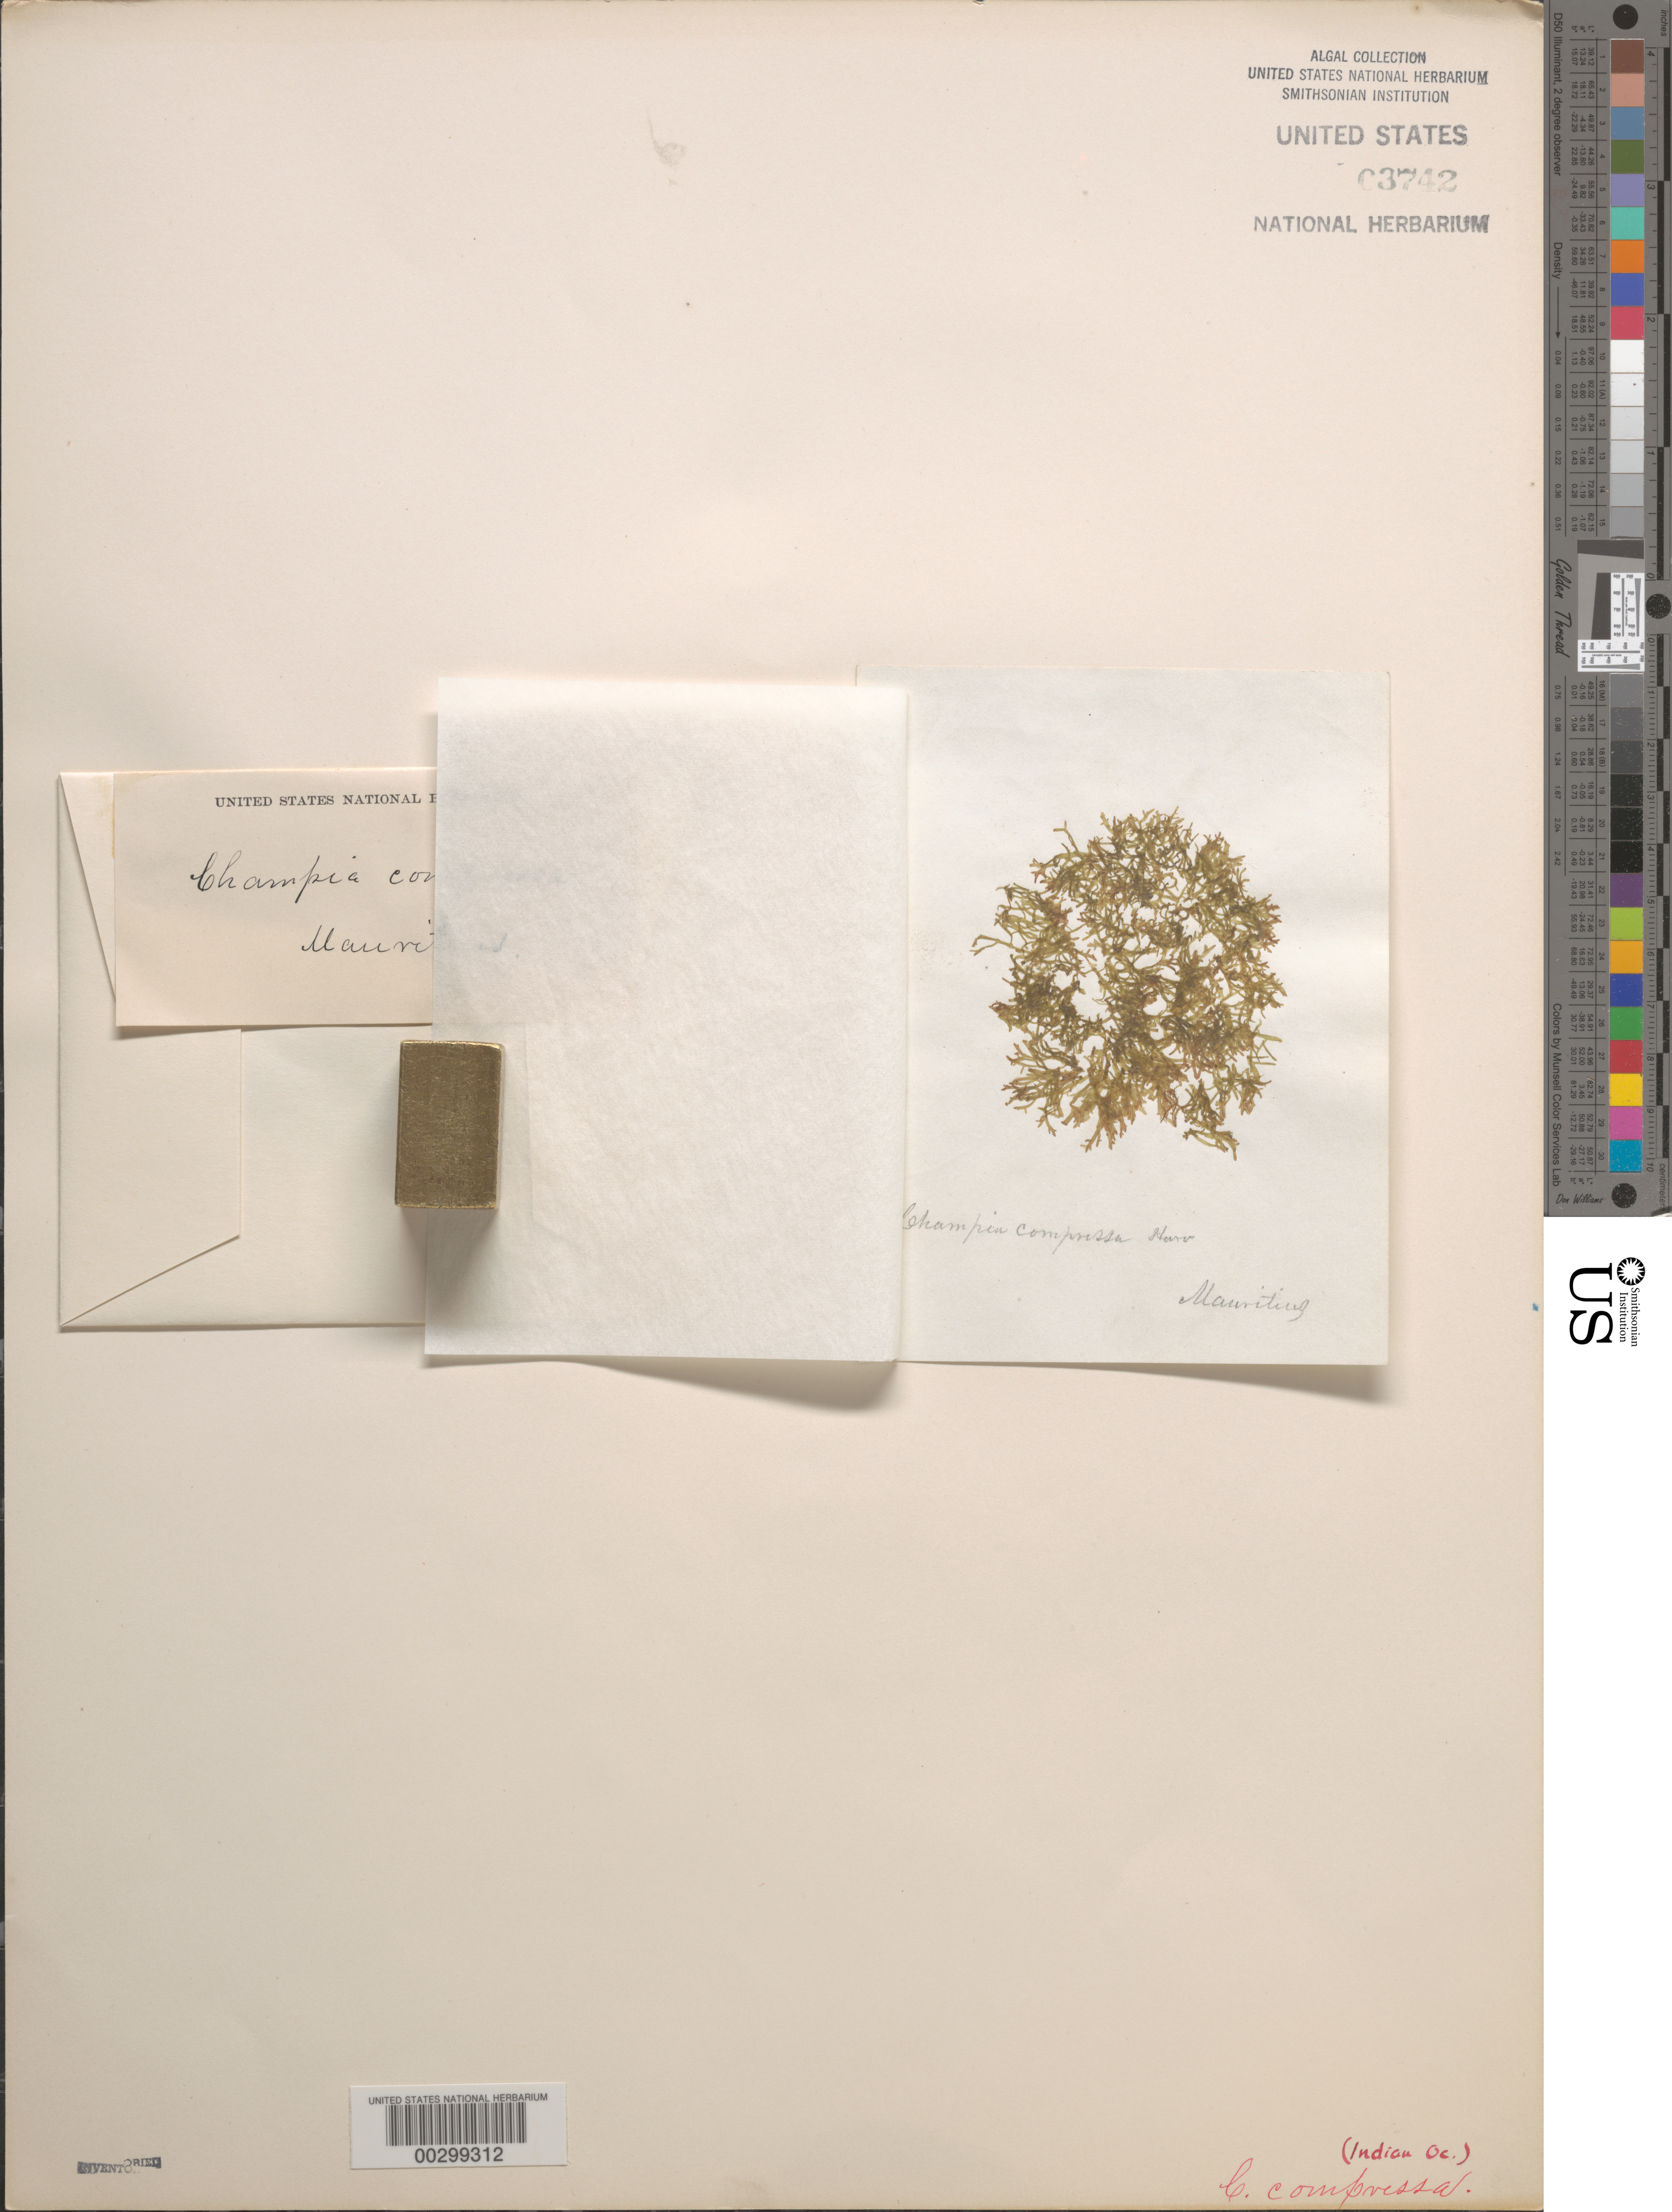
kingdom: Plantae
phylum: Rhodophyta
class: Florideophyceae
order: Rhodymeniales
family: Champiaceae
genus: Champia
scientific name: Champia compressa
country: Mauritius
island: Mauritius Island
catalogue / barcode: US 3742